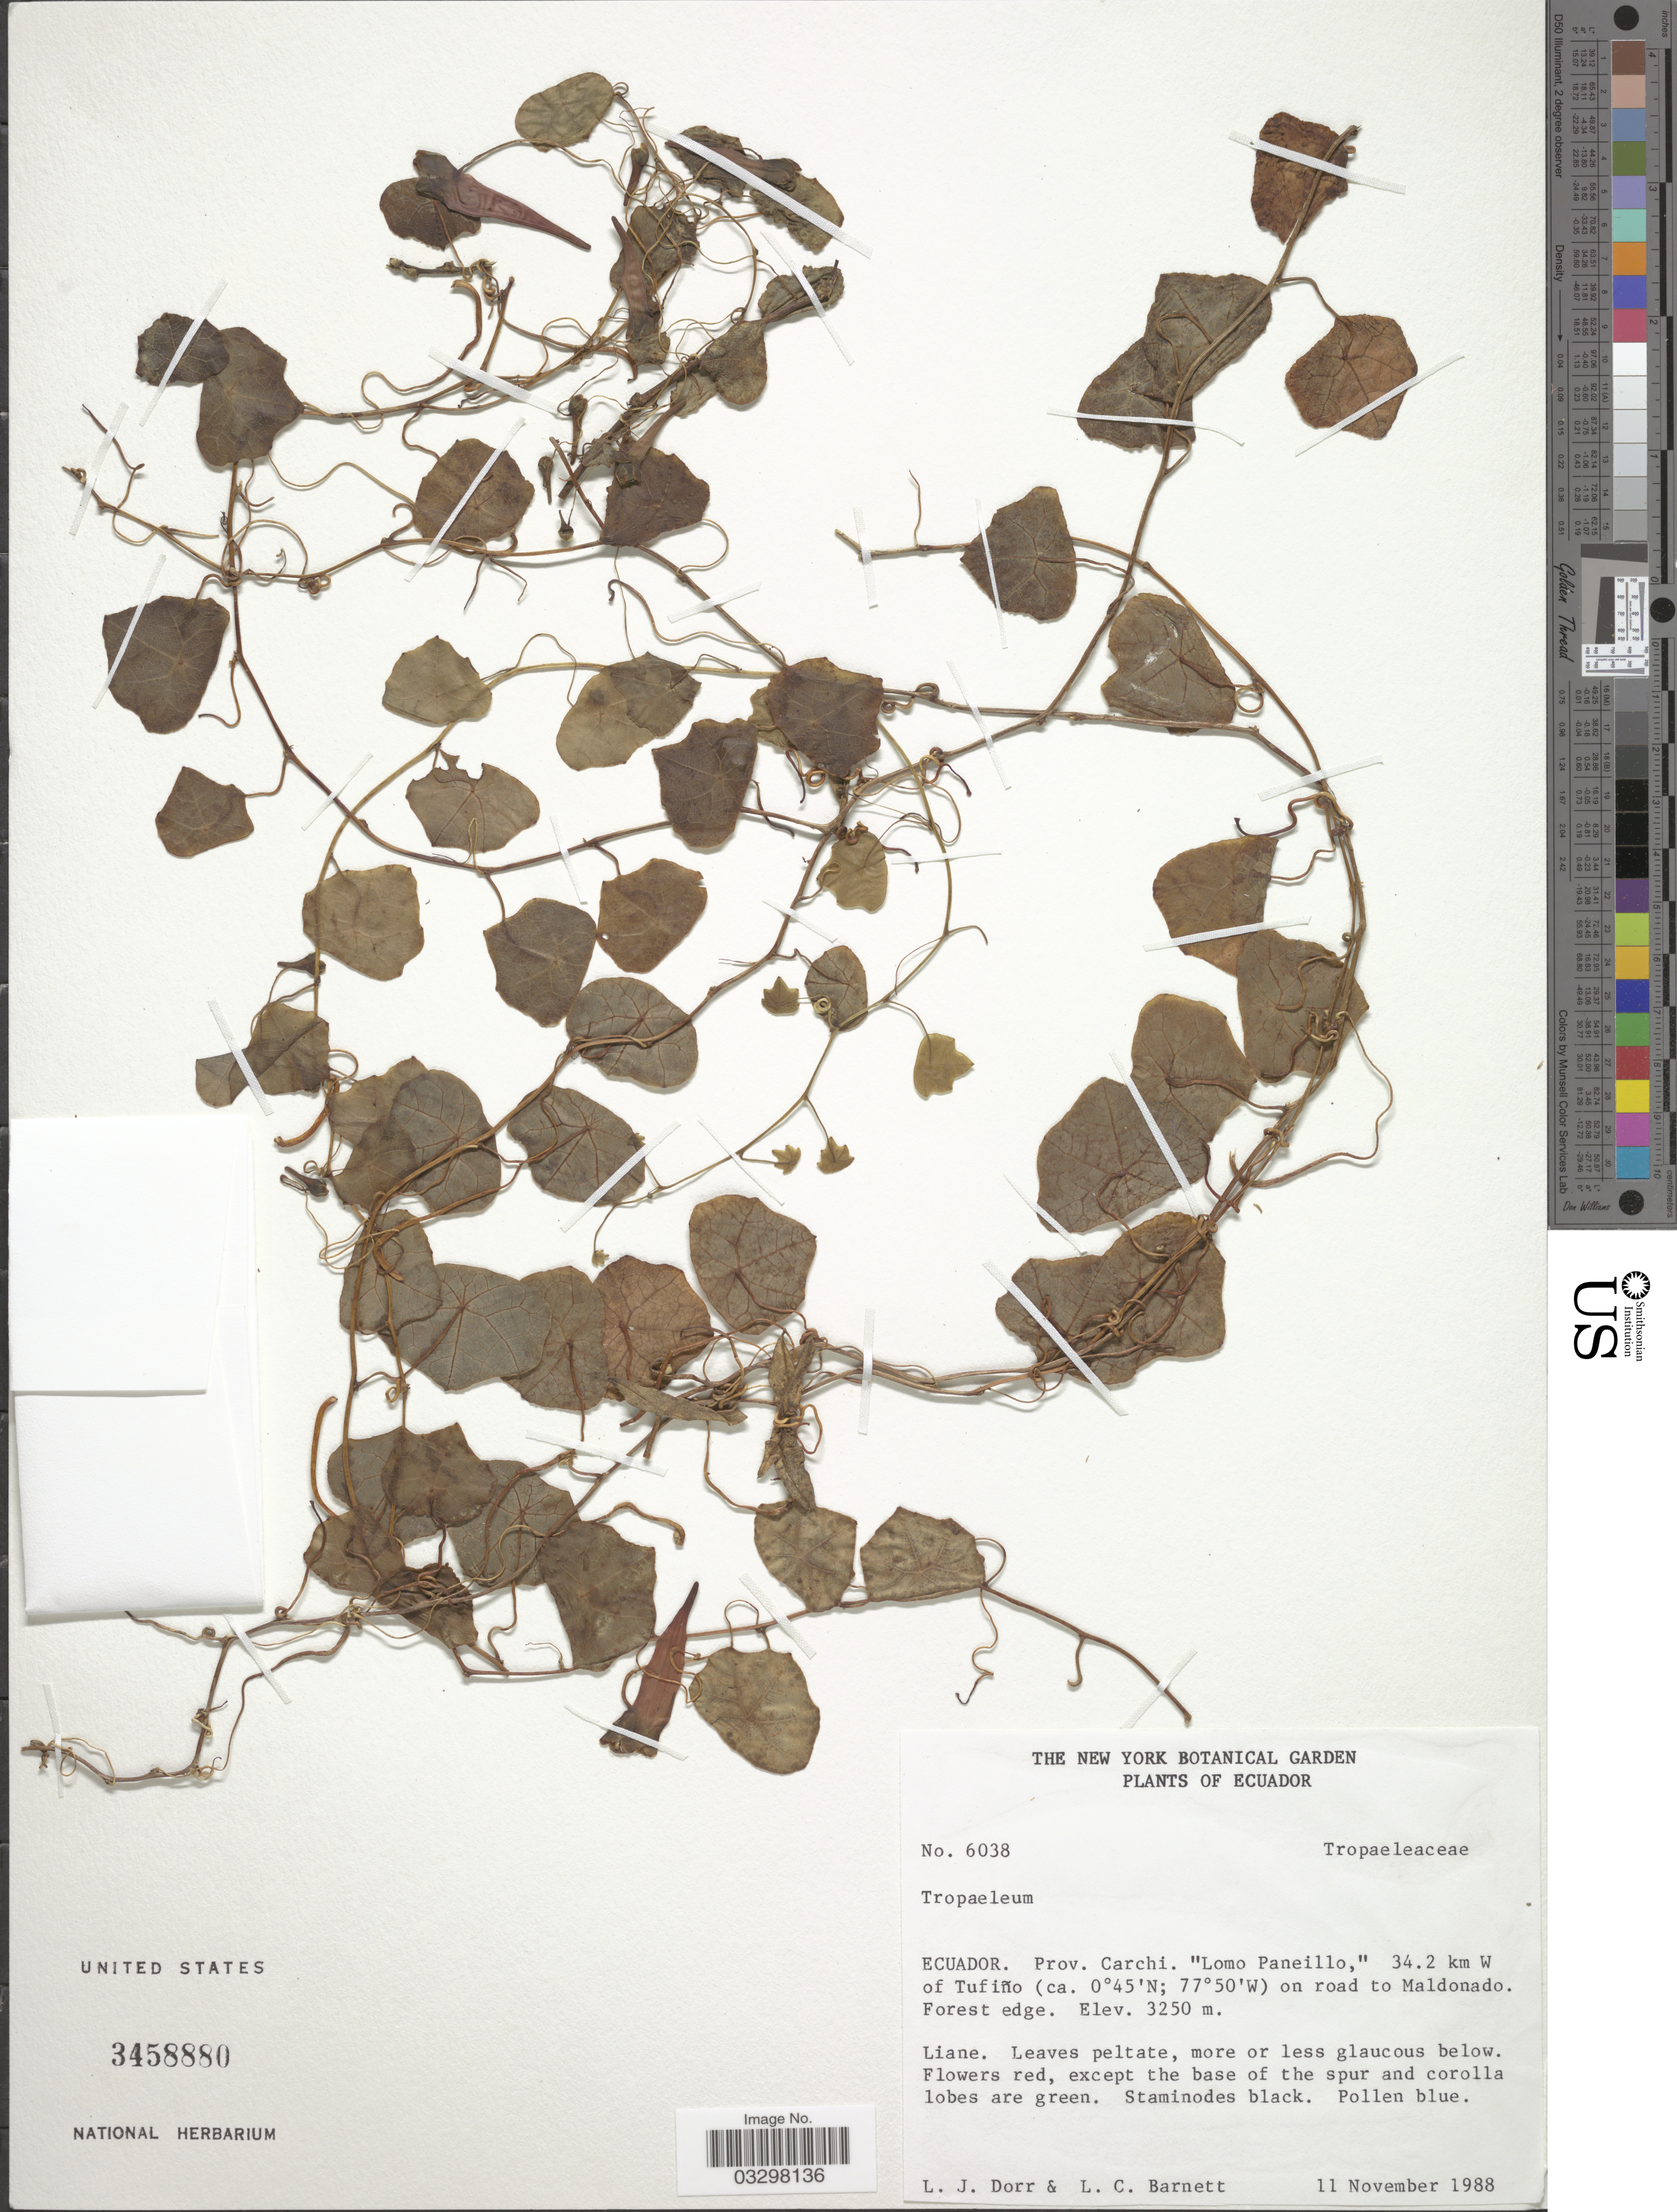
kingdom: Plantae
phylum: Tracheophyta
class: Magnoliopsida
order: Brassicales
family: Tropaeolaceae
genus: Tropaeolum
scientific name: Tropaeolum sp.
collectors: L. J. Dorr & L. C. Barnett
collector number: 6038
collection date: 1988-11-11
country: Ecuador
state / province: Carchi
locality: Lomo Paneillo,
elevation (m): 3250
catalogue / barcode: US 3458880